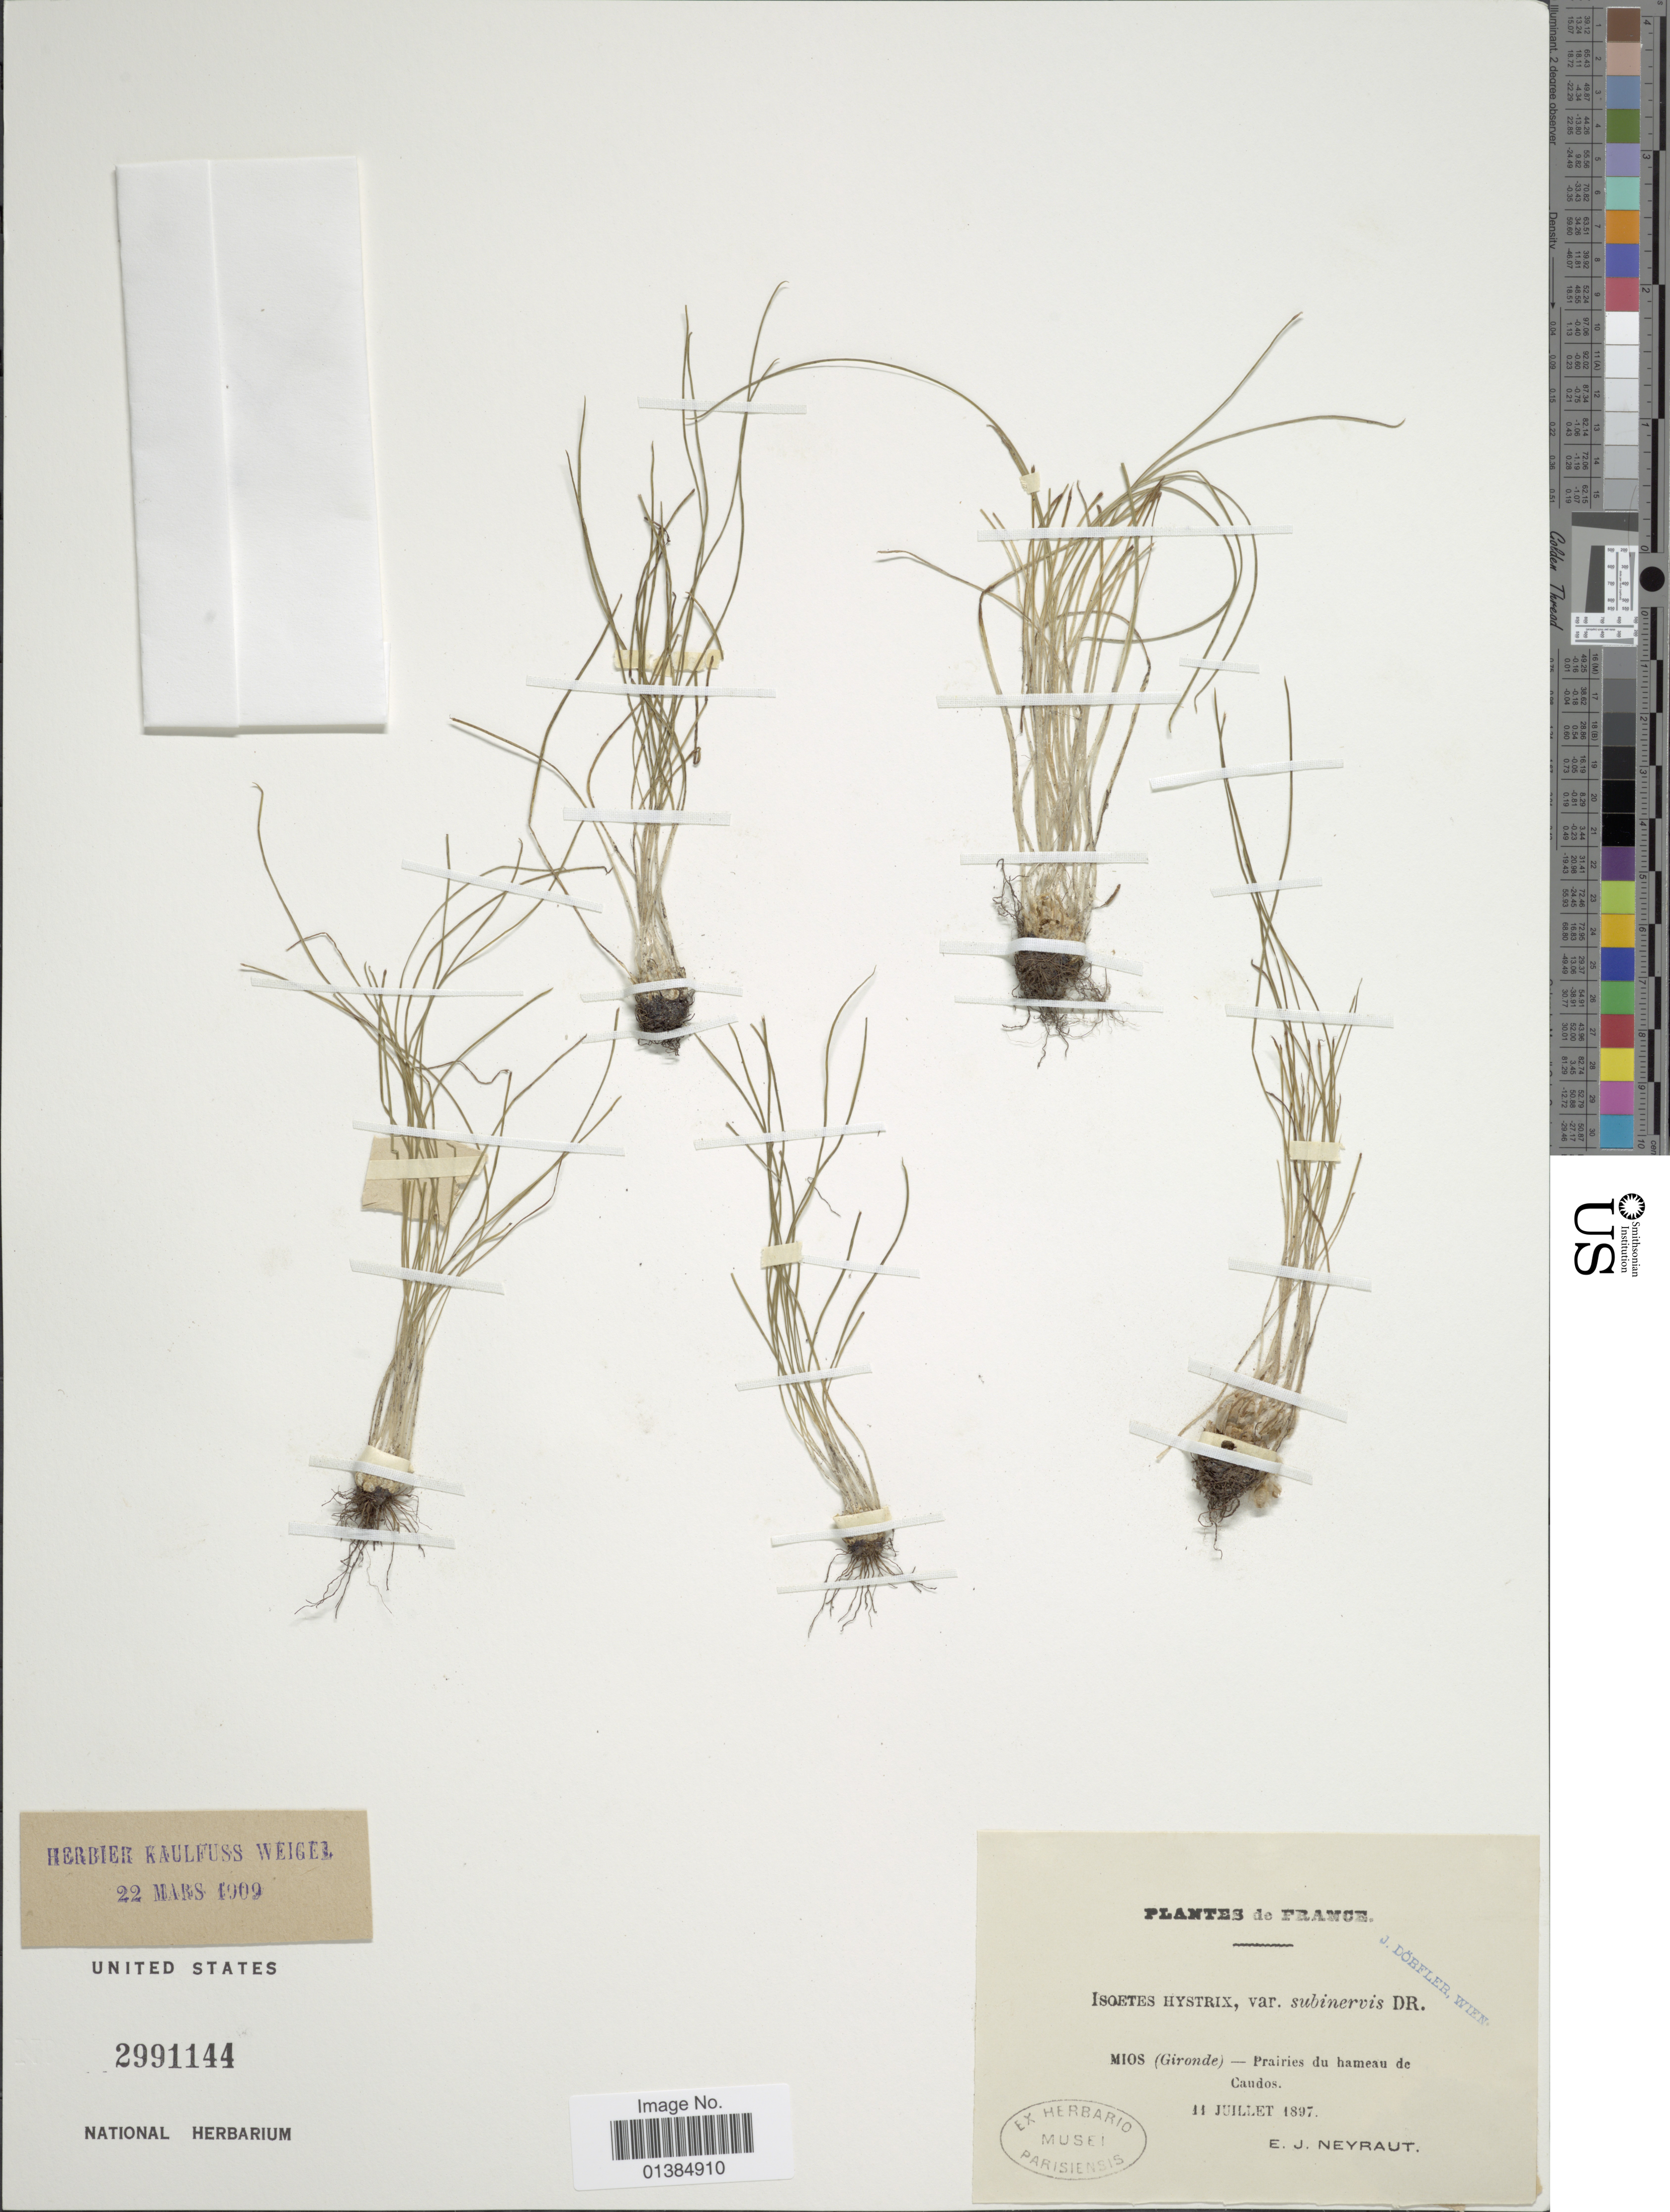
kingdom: Plantae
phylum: Tracheophyta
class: Lycopodiopsida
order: Isoetales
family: Isoetaceae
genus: Isoetes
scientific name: Isoetes histrix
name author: Bory & Durieu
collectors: E. Neyraut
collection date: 1897-07-11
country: France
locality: Mios (Gironde) - Prairies du hameau de Caudos.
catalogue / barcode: US 2991144